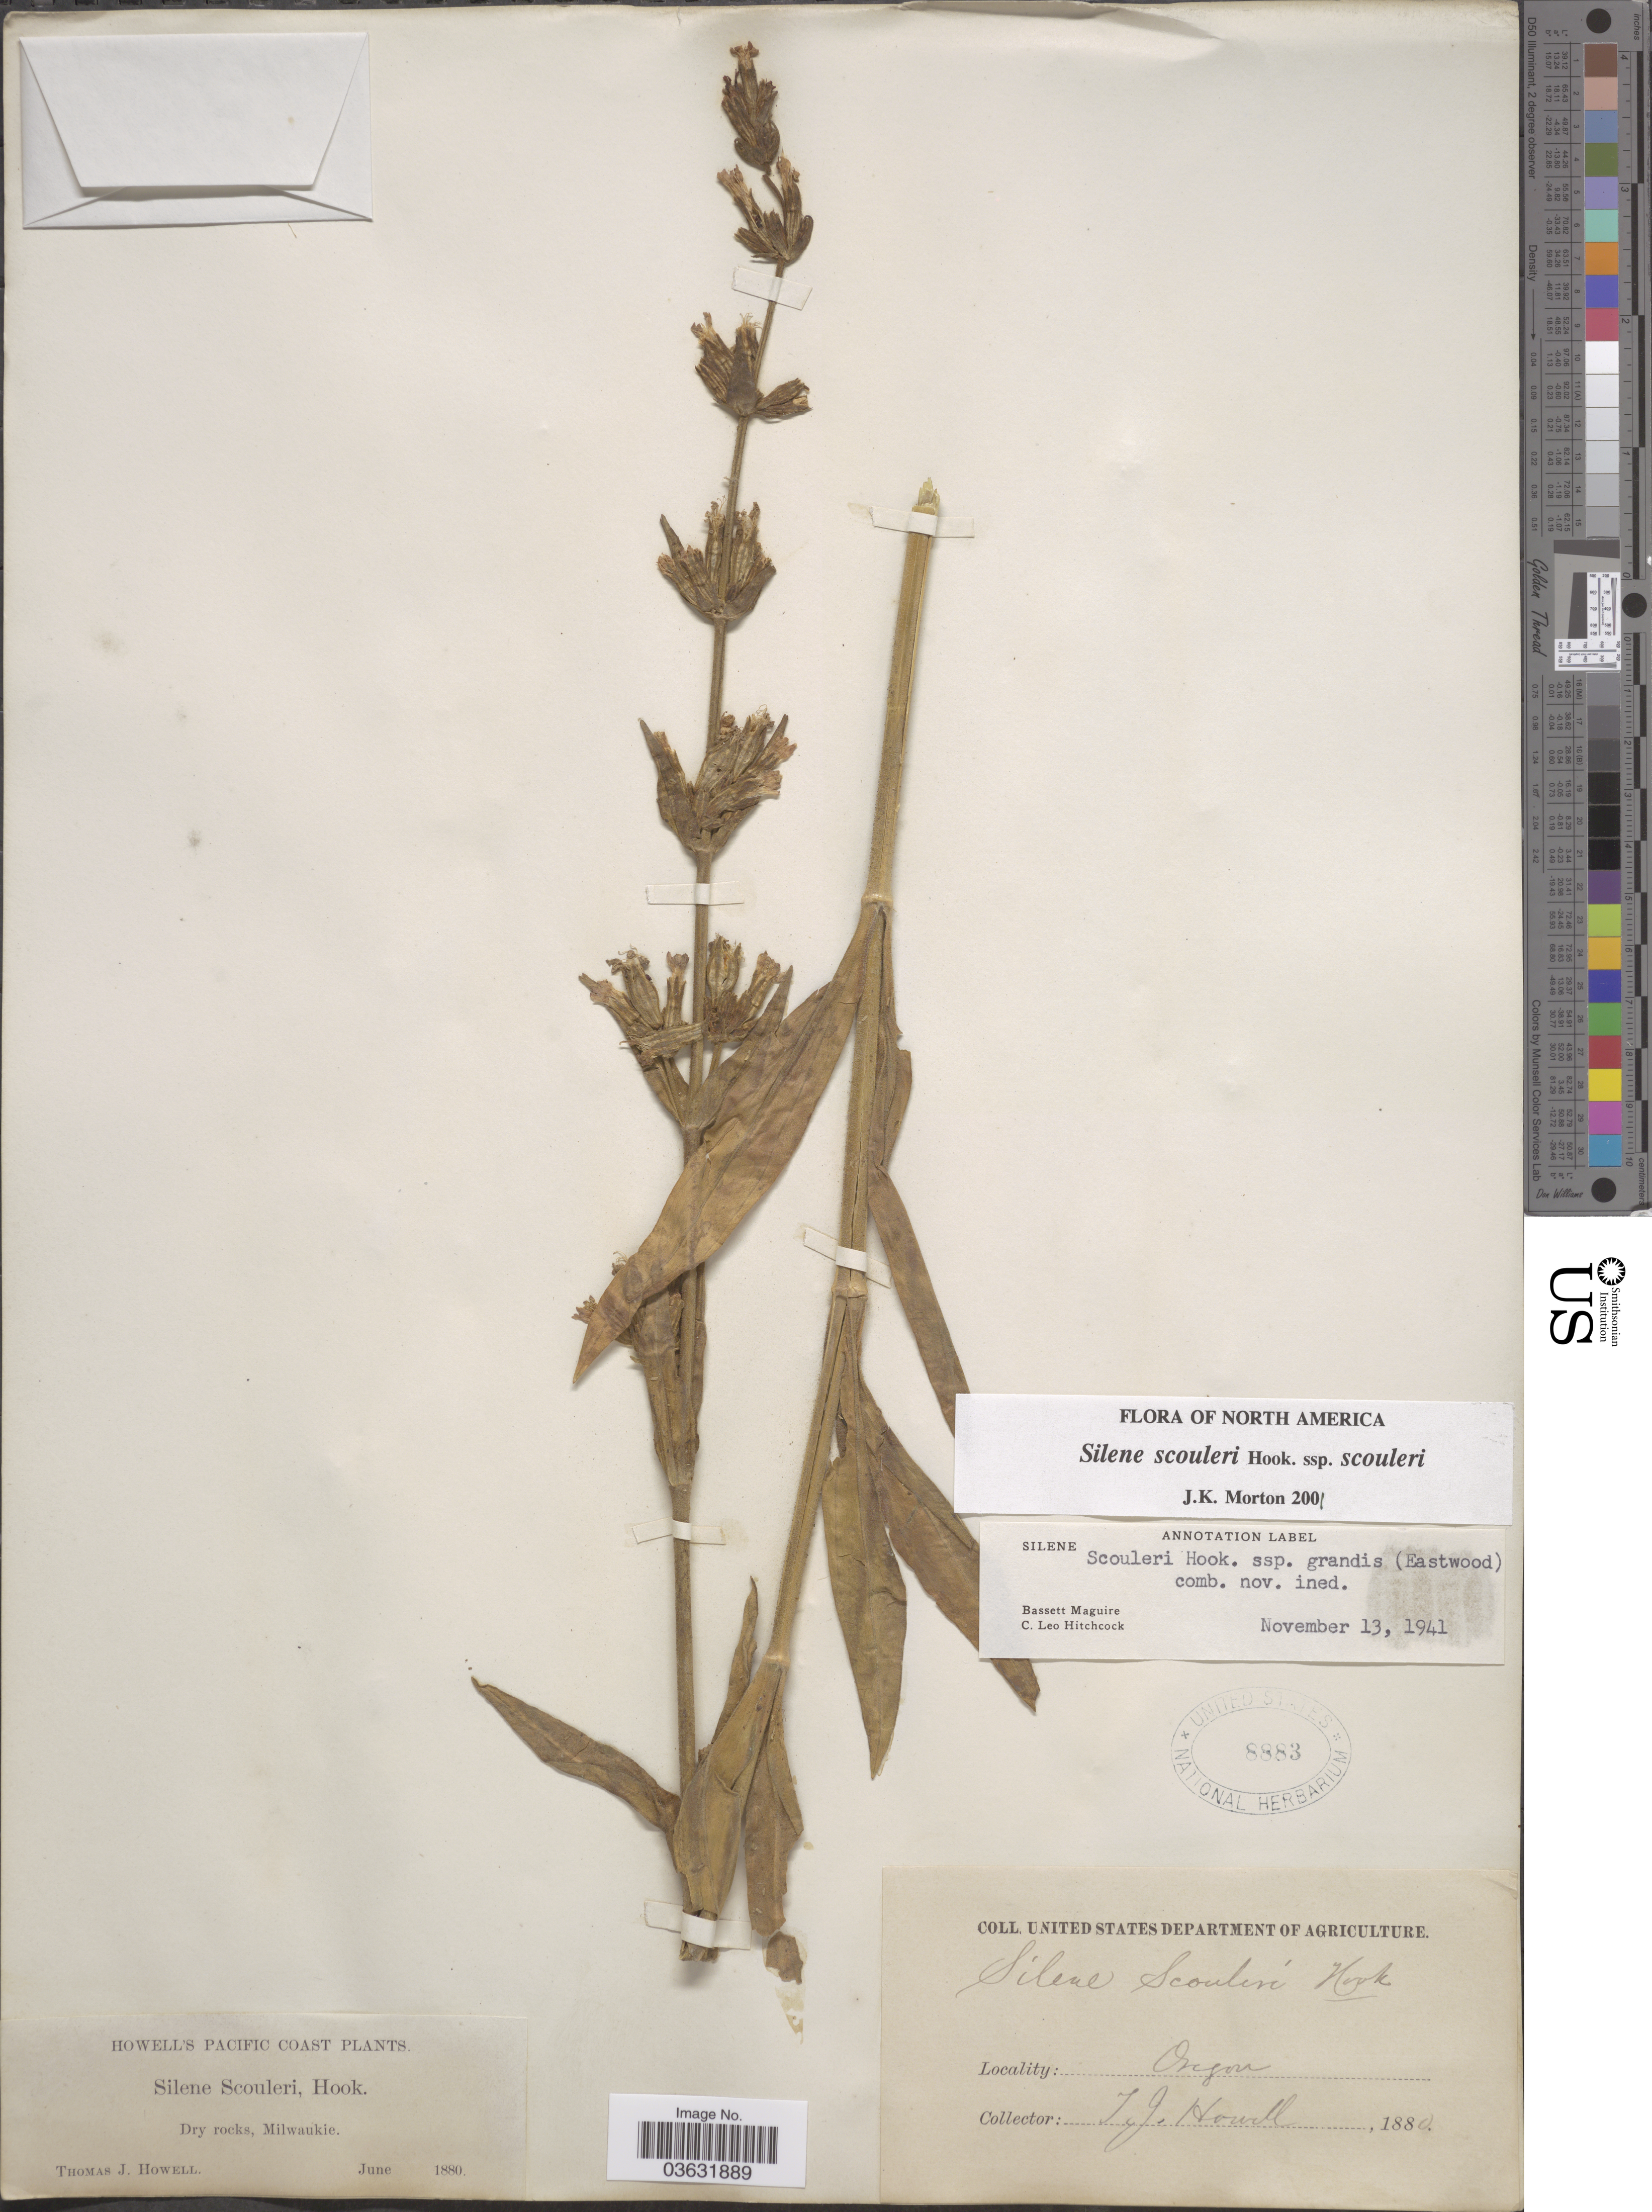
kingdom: Plantae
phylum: Tracheophyta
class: Magnoliopsida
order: Caryophyllales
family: Caryophyllaceae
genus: Silene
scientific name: Silene scouleri subsp. grandis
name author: (Eastw.) C.L. Hitchc. & Maguire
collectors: T. J. Howell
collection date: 1880-06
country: United States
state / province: Oregon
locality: Pacific Coast. Milwaukie.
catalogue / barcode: US 8883